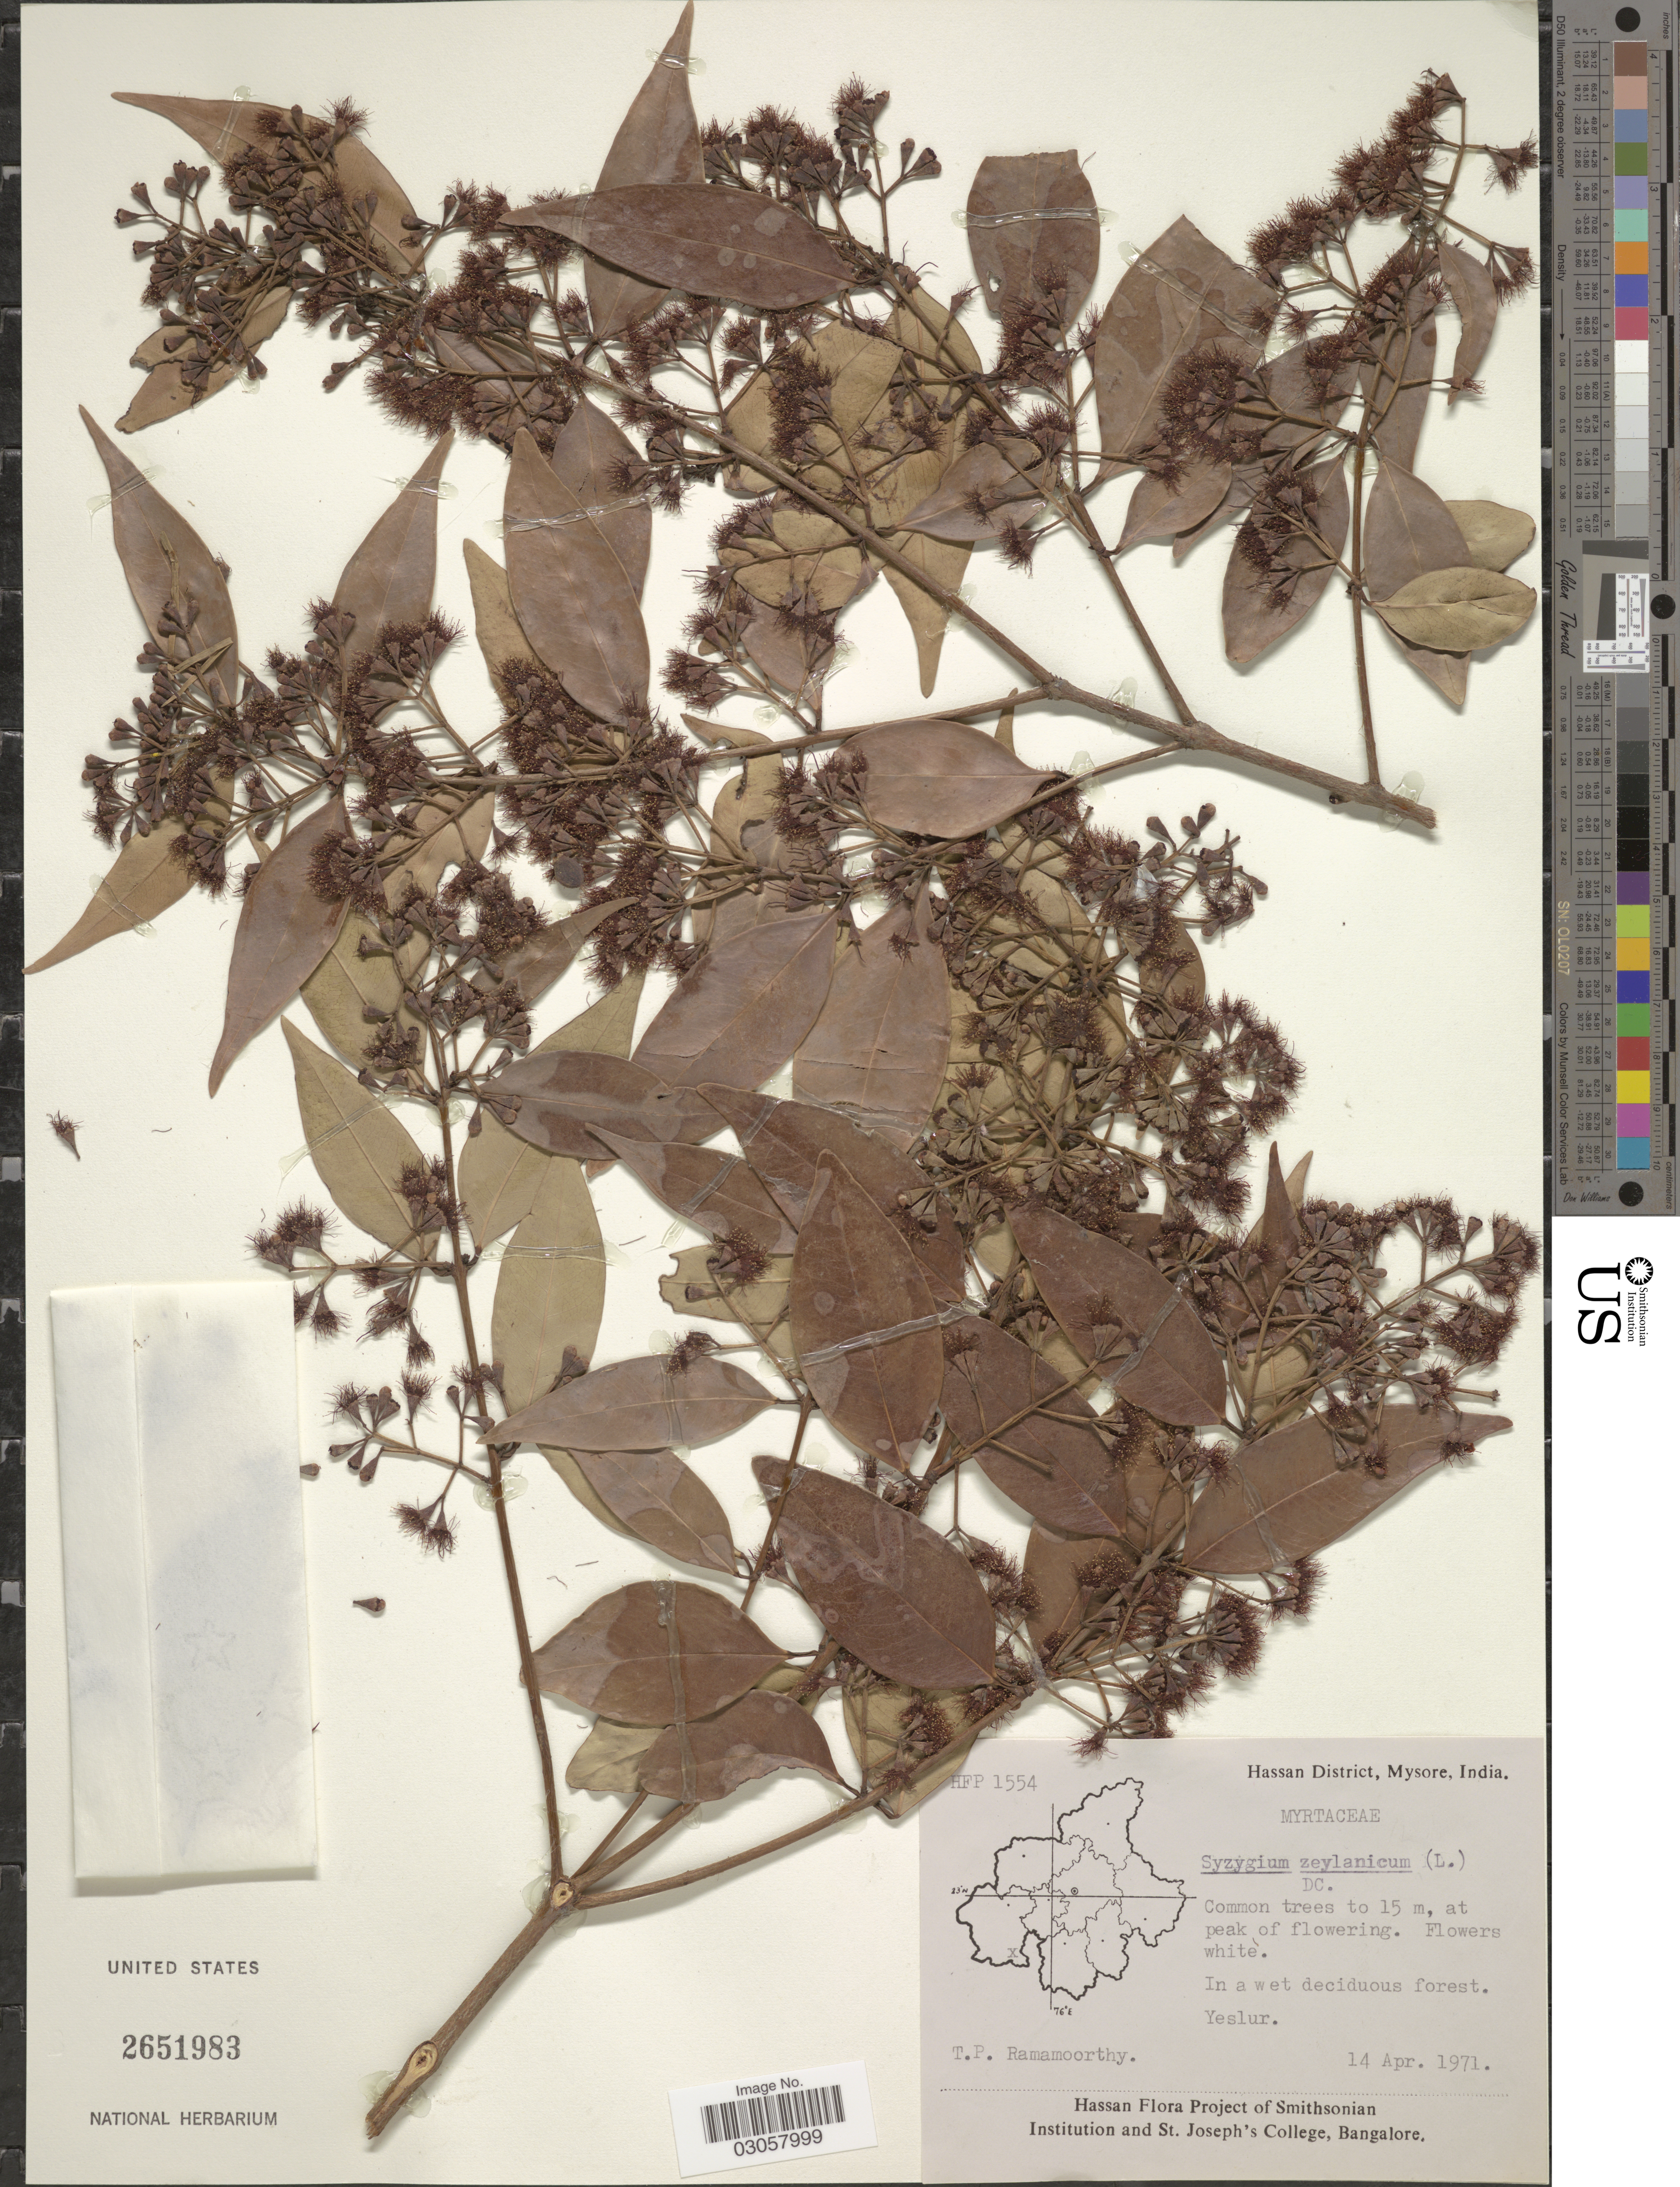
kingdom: Plantae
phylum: Tracheophyta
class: Magnoliopsida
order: Myrtales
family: Myrtaceae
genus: Syzygium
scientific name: Syzygium zeylanicum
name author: (L.) DC.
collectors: T. P. Ramamoorthy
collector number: HFP 1554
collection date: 1971-04-14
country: India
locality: Hassan District, Mysore. Yeslur.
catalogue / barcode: US 2651983